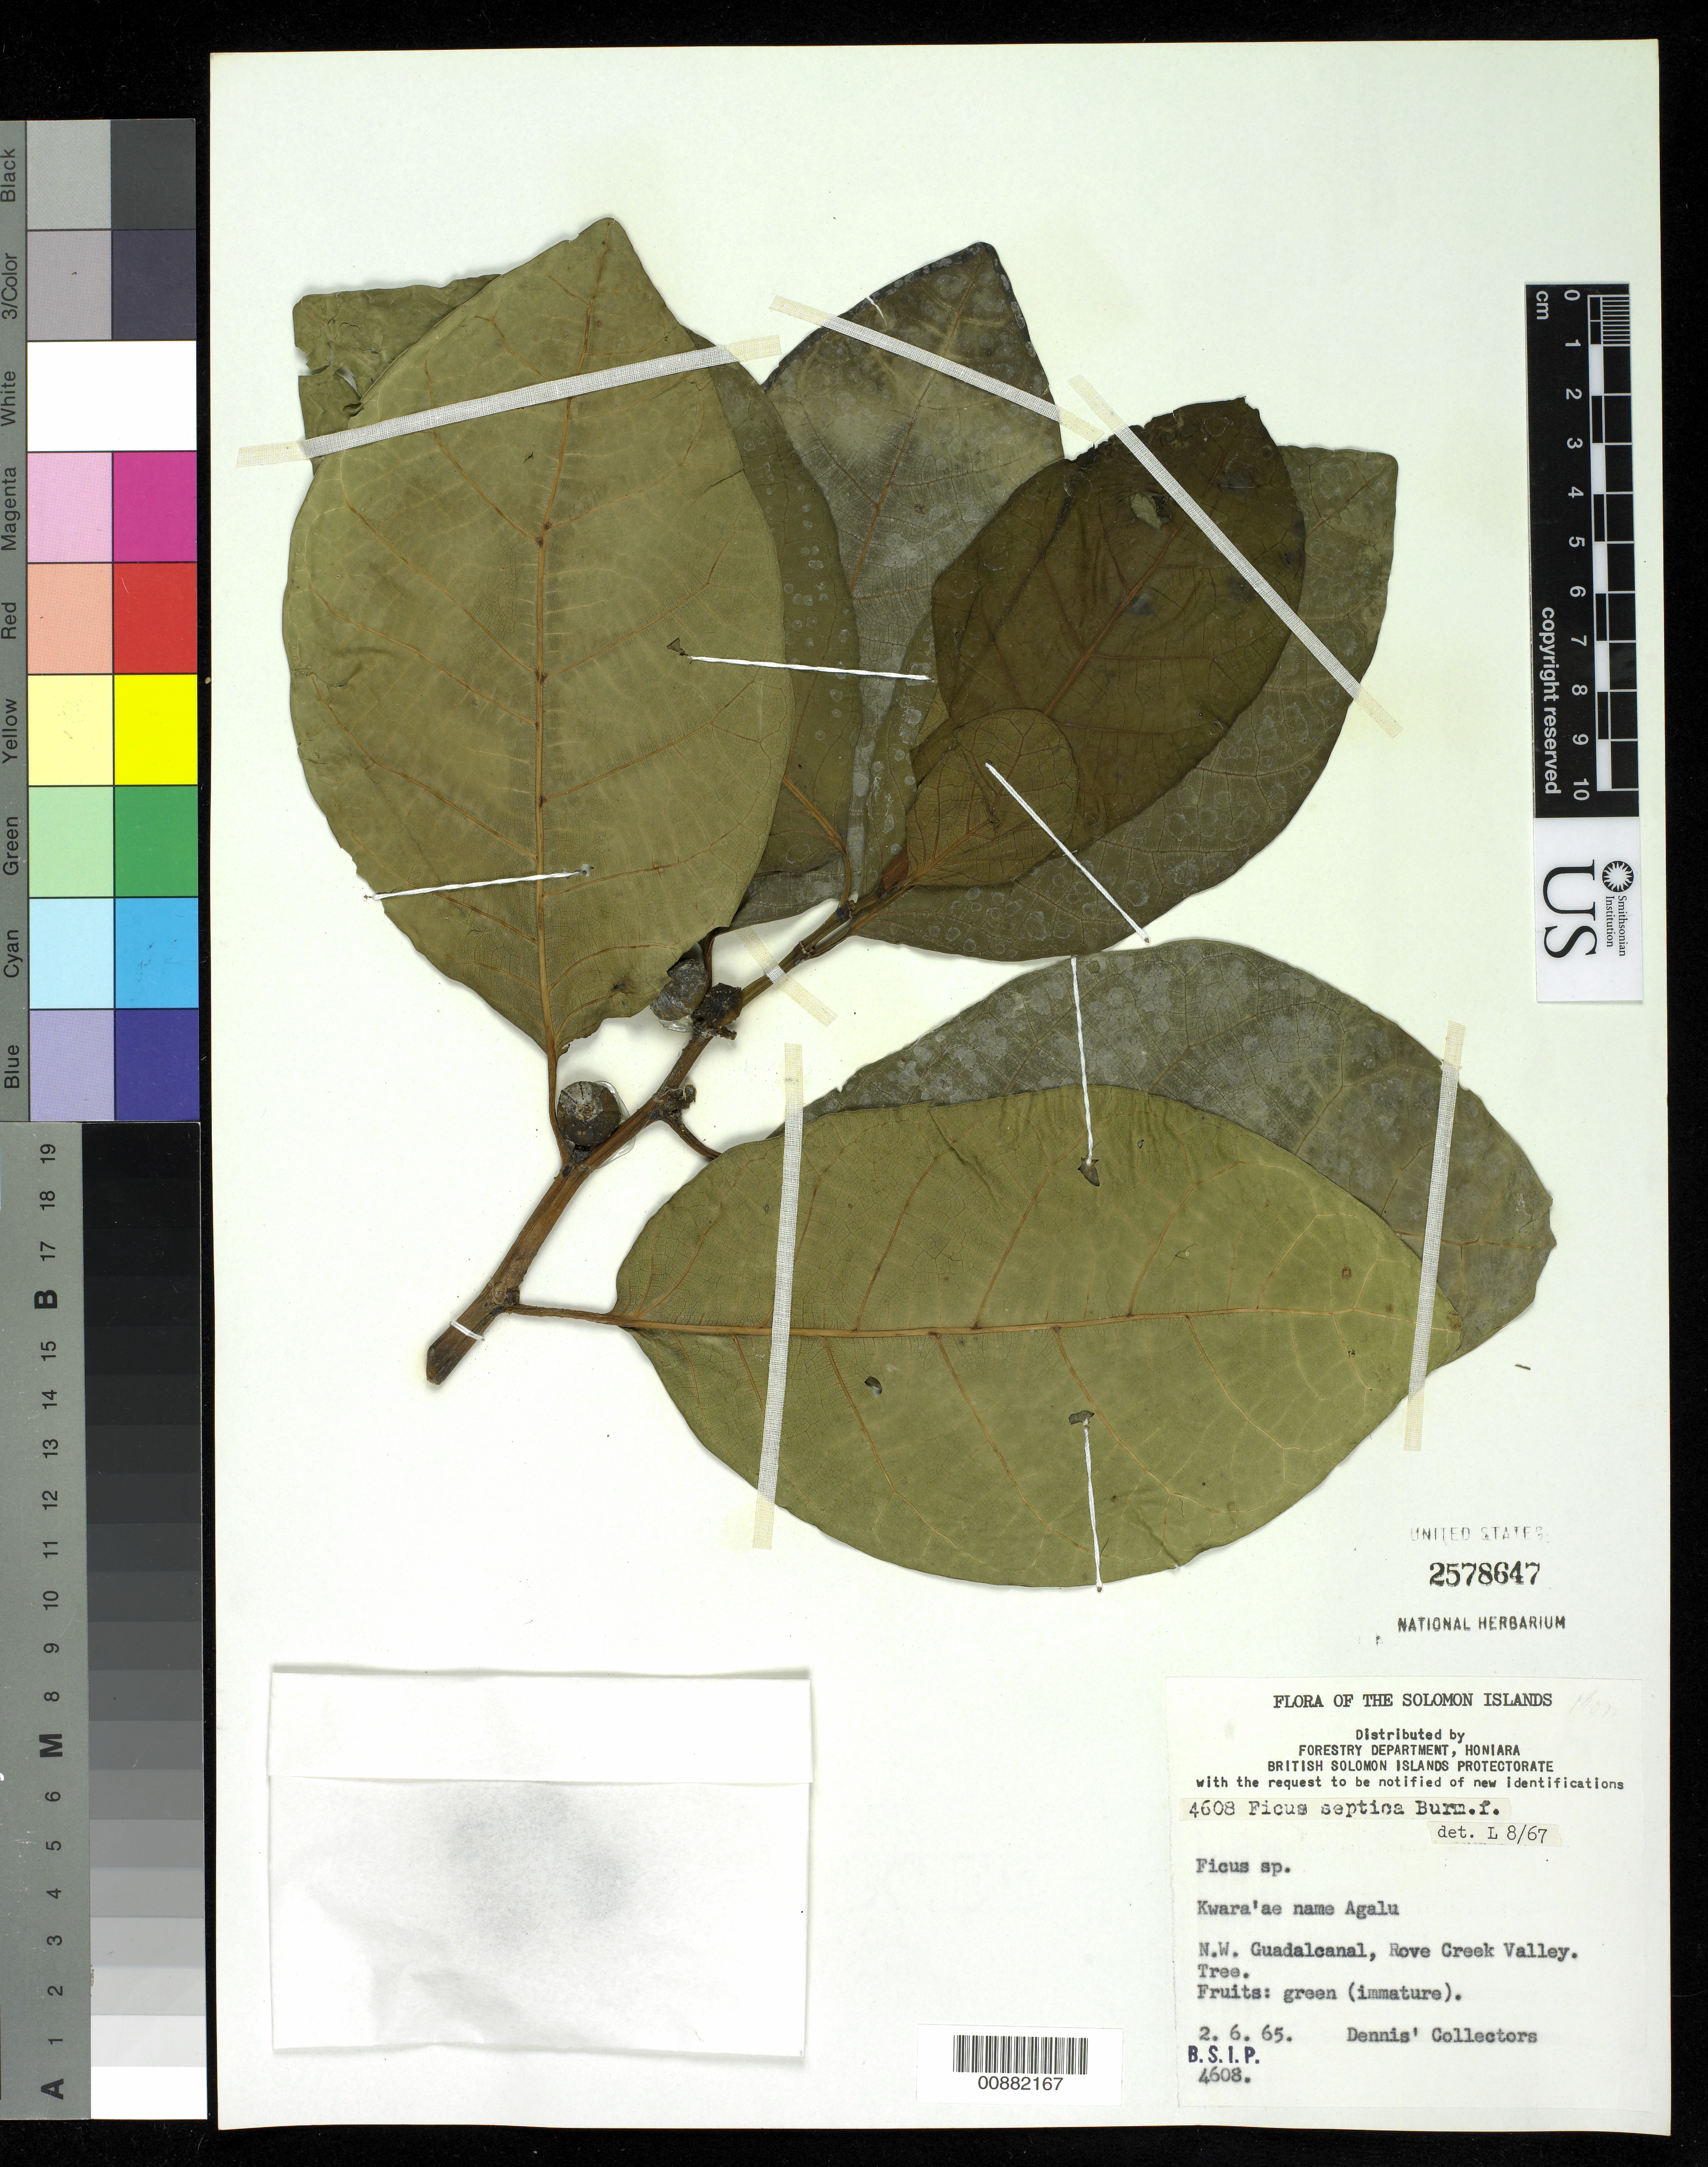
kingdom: Plantae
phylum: Tracheophyta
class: Magnoliopsida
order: Rosales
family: Moraceae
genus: Ficus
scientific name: Ficus septica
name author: Burm. f.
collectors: G. Dennis & Dennis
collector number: BSIP 4608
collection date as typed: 02 Jun 1965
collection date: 1965-06-02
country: Solomon Islands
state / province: Guadalcanal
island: Guadalcanal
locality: Rove Creek Valley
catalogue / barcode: US 2578647